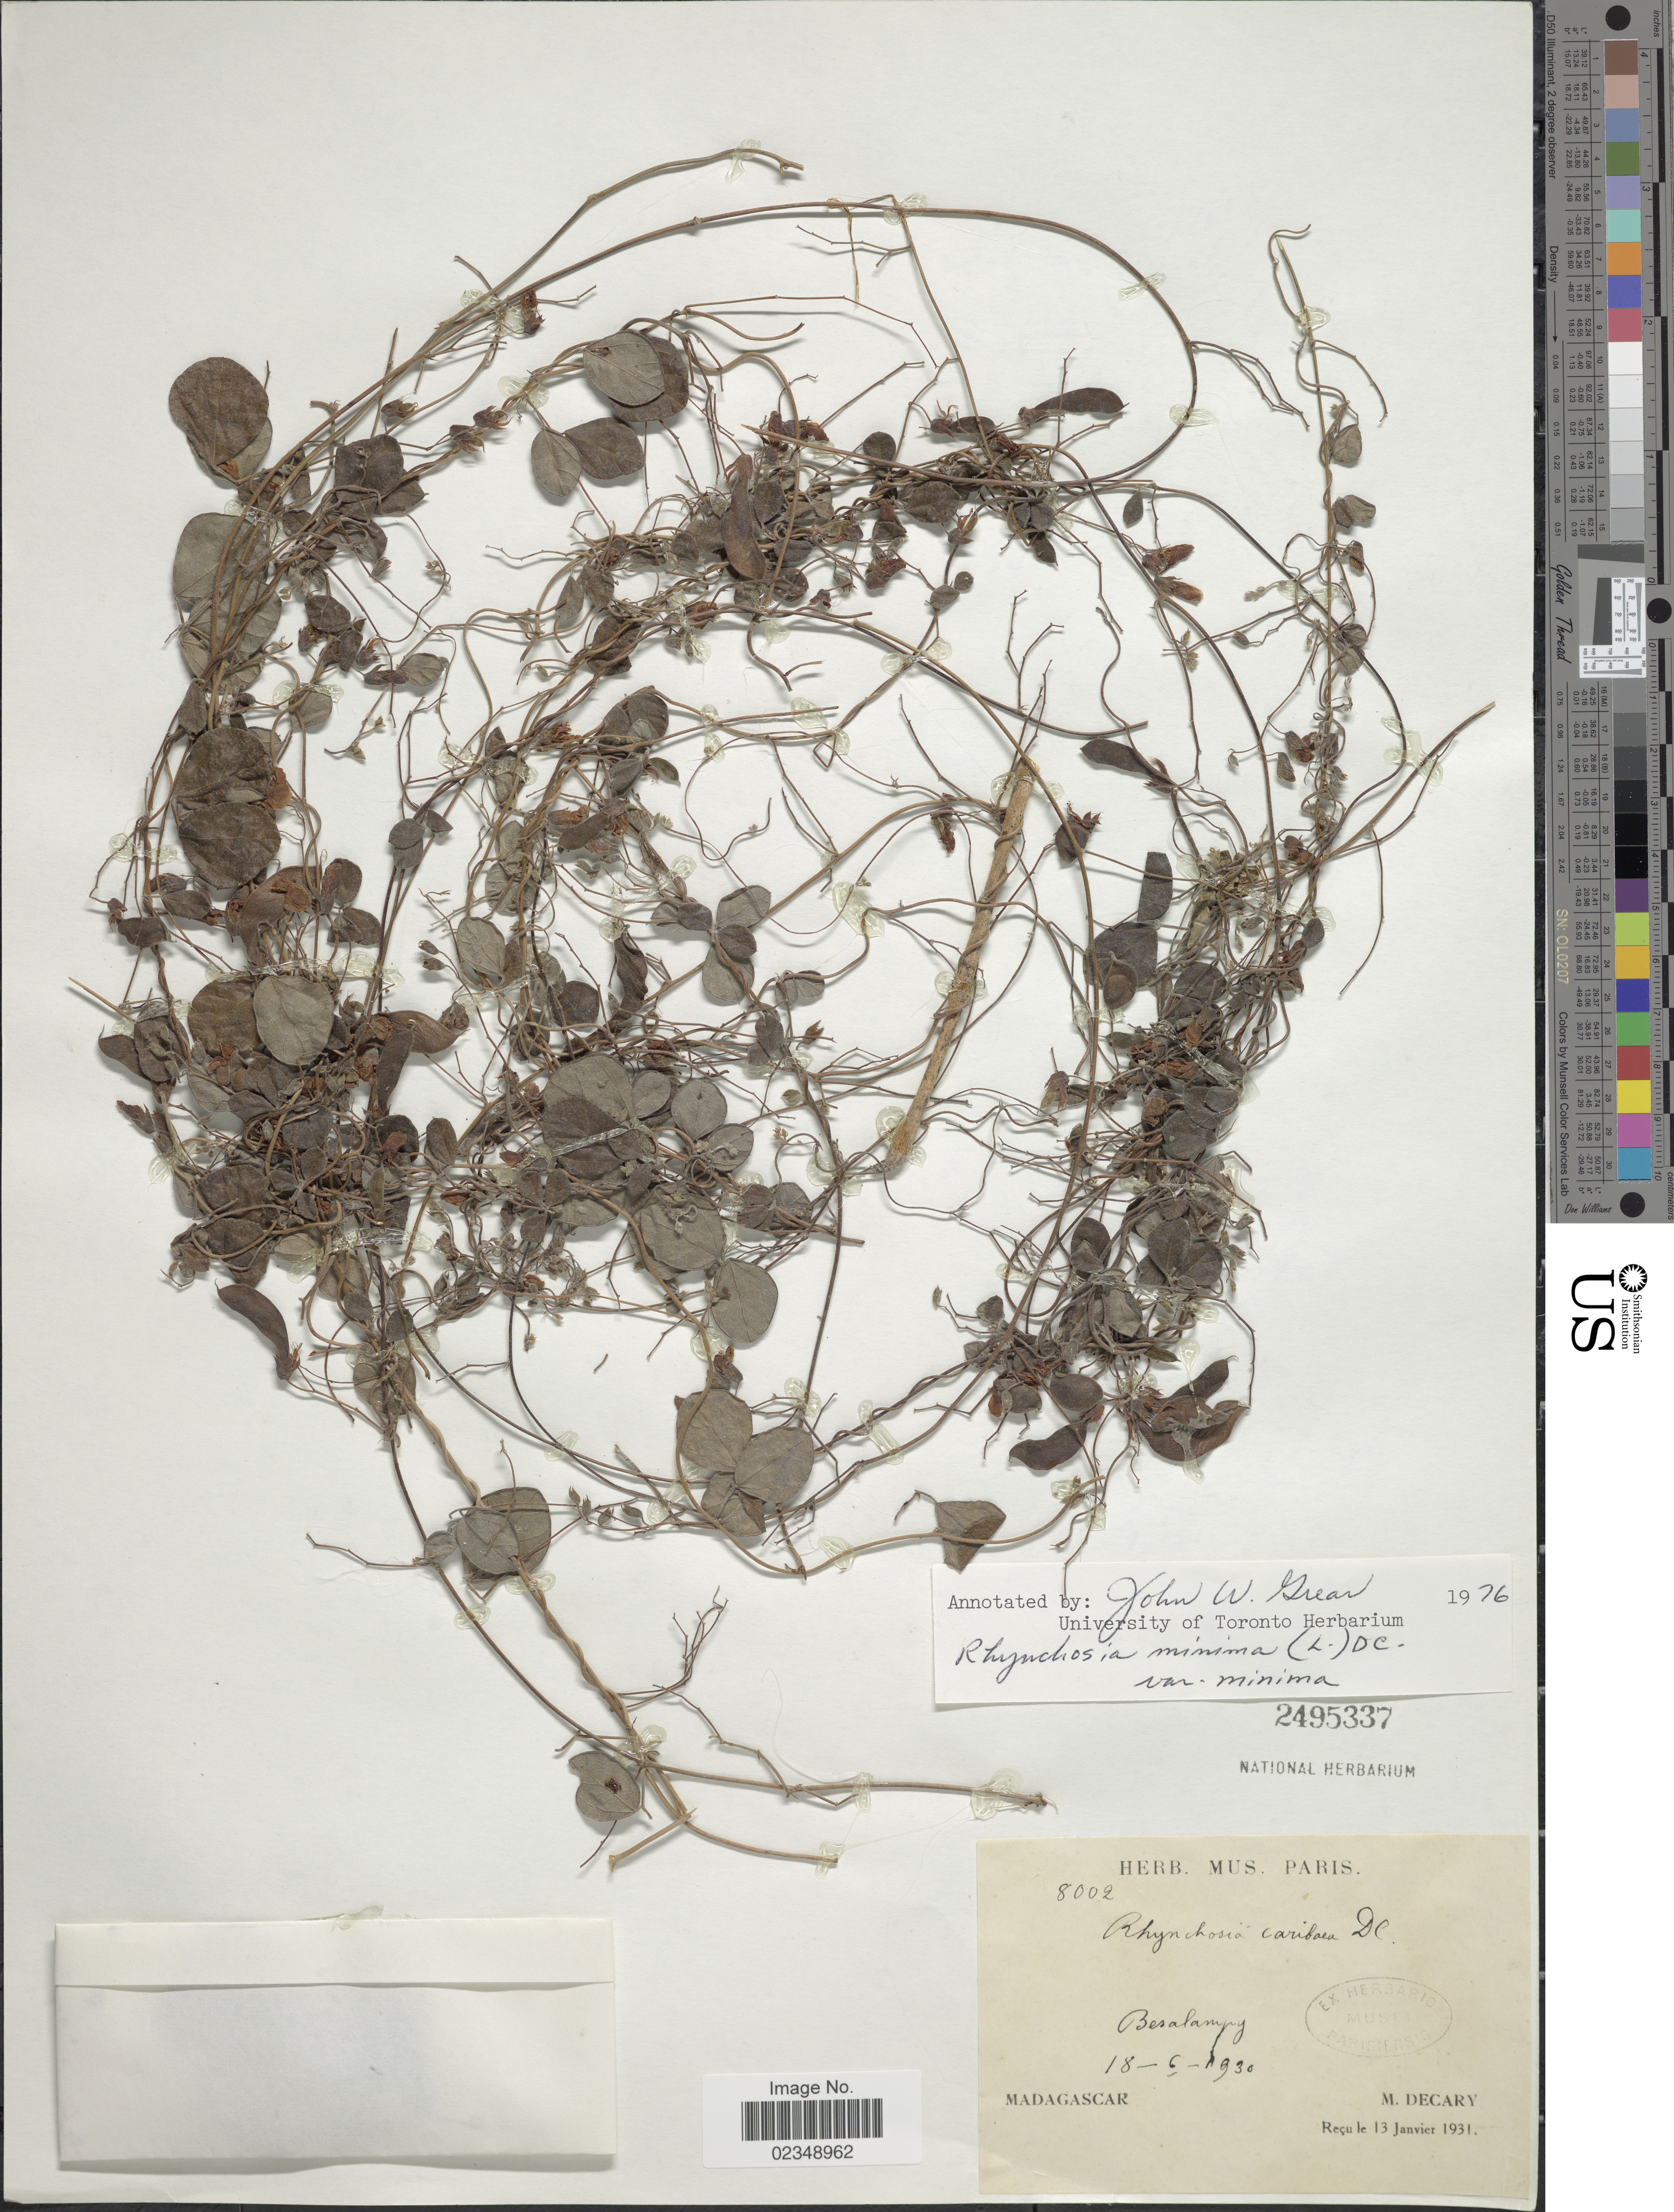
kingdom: Plantae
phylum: Tracheophyta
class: Magnoliopsida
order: Fabales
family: Fabaceae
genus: Rhynchosia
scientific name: Rhynchosia minima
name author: (L.) DC.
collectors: R. Decary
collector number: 8002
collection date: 1930-06-18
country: Madagascar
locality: Besalampy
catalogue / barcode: US 2495337